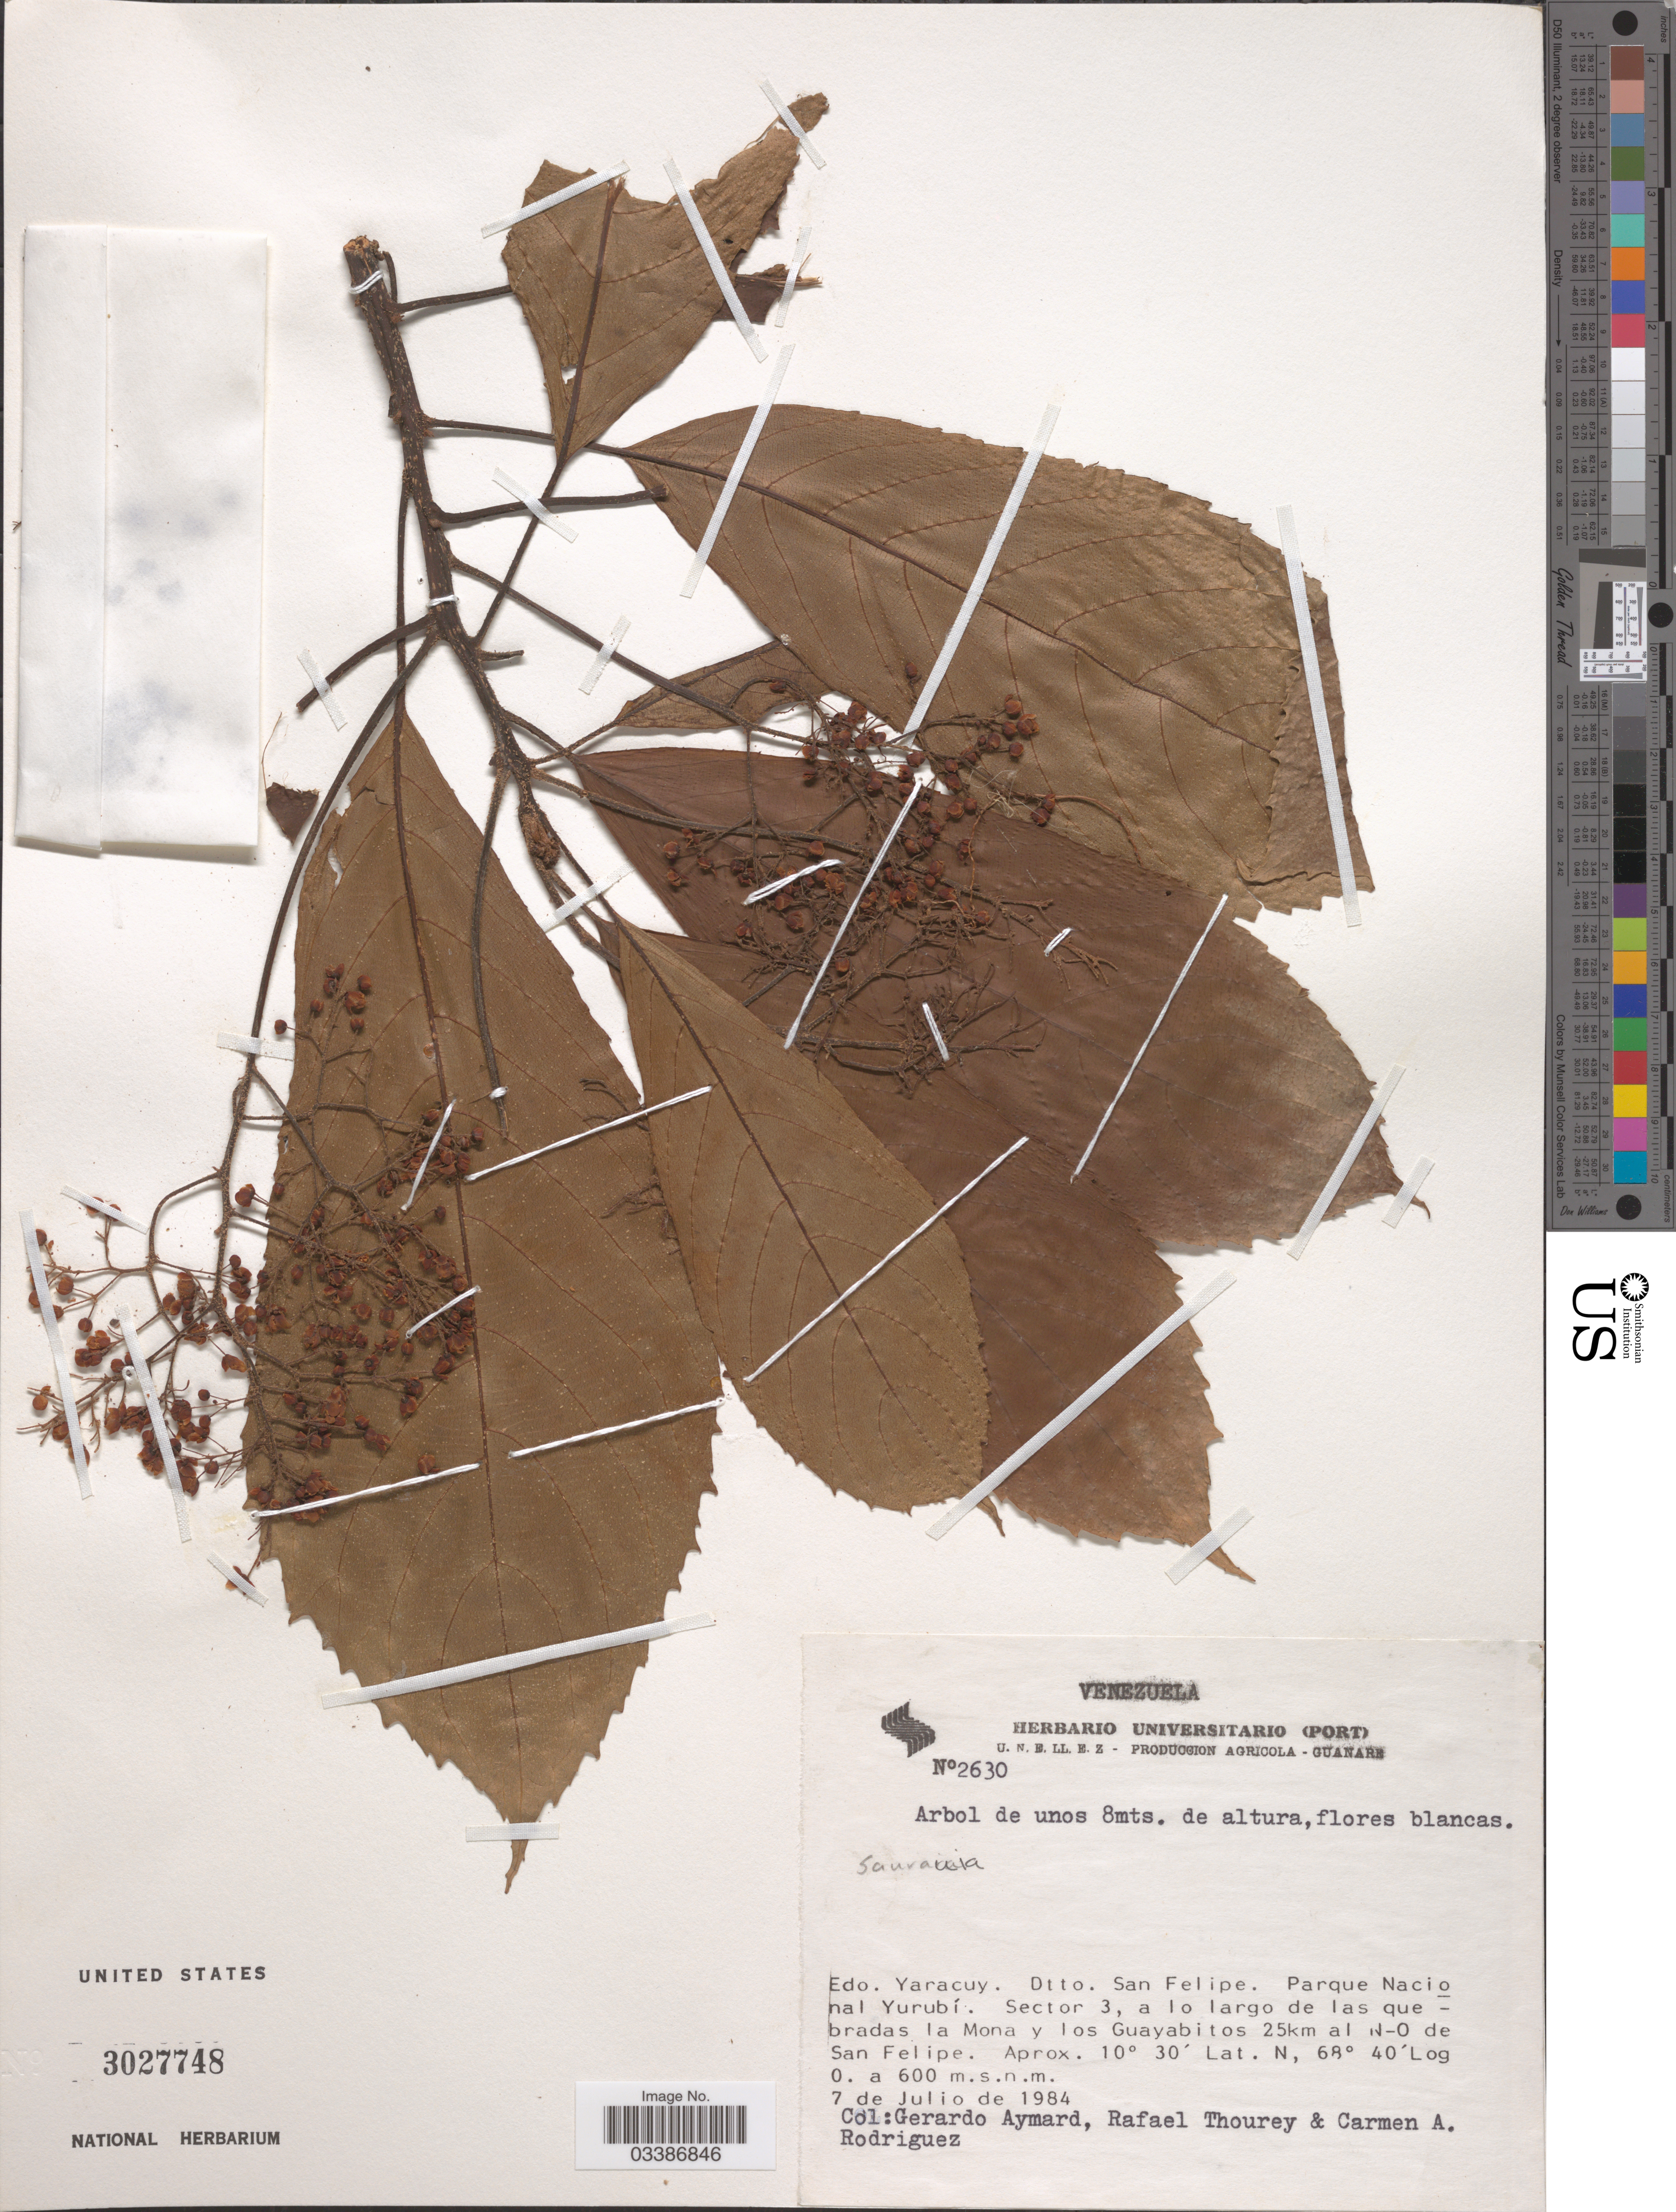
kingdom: Plantae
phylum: Tracheophyta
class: Magnoliopsida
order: Ericales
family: Actinidiaceae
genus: Saurauia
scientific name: Saurauia sp.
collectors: G. A. Aymard, R. Thourey & C. Rodriguez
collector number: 2630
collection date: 1984-07-07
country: Venezuela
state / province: Yaracuy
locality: Dtto. San Felipe. Parque Nacional Yurubí. Sector 3, a lo largo de las quebradas la Mona y los Guayabitos 25km al N-O de San Felipe.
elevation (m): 600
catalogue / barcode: US 3027748